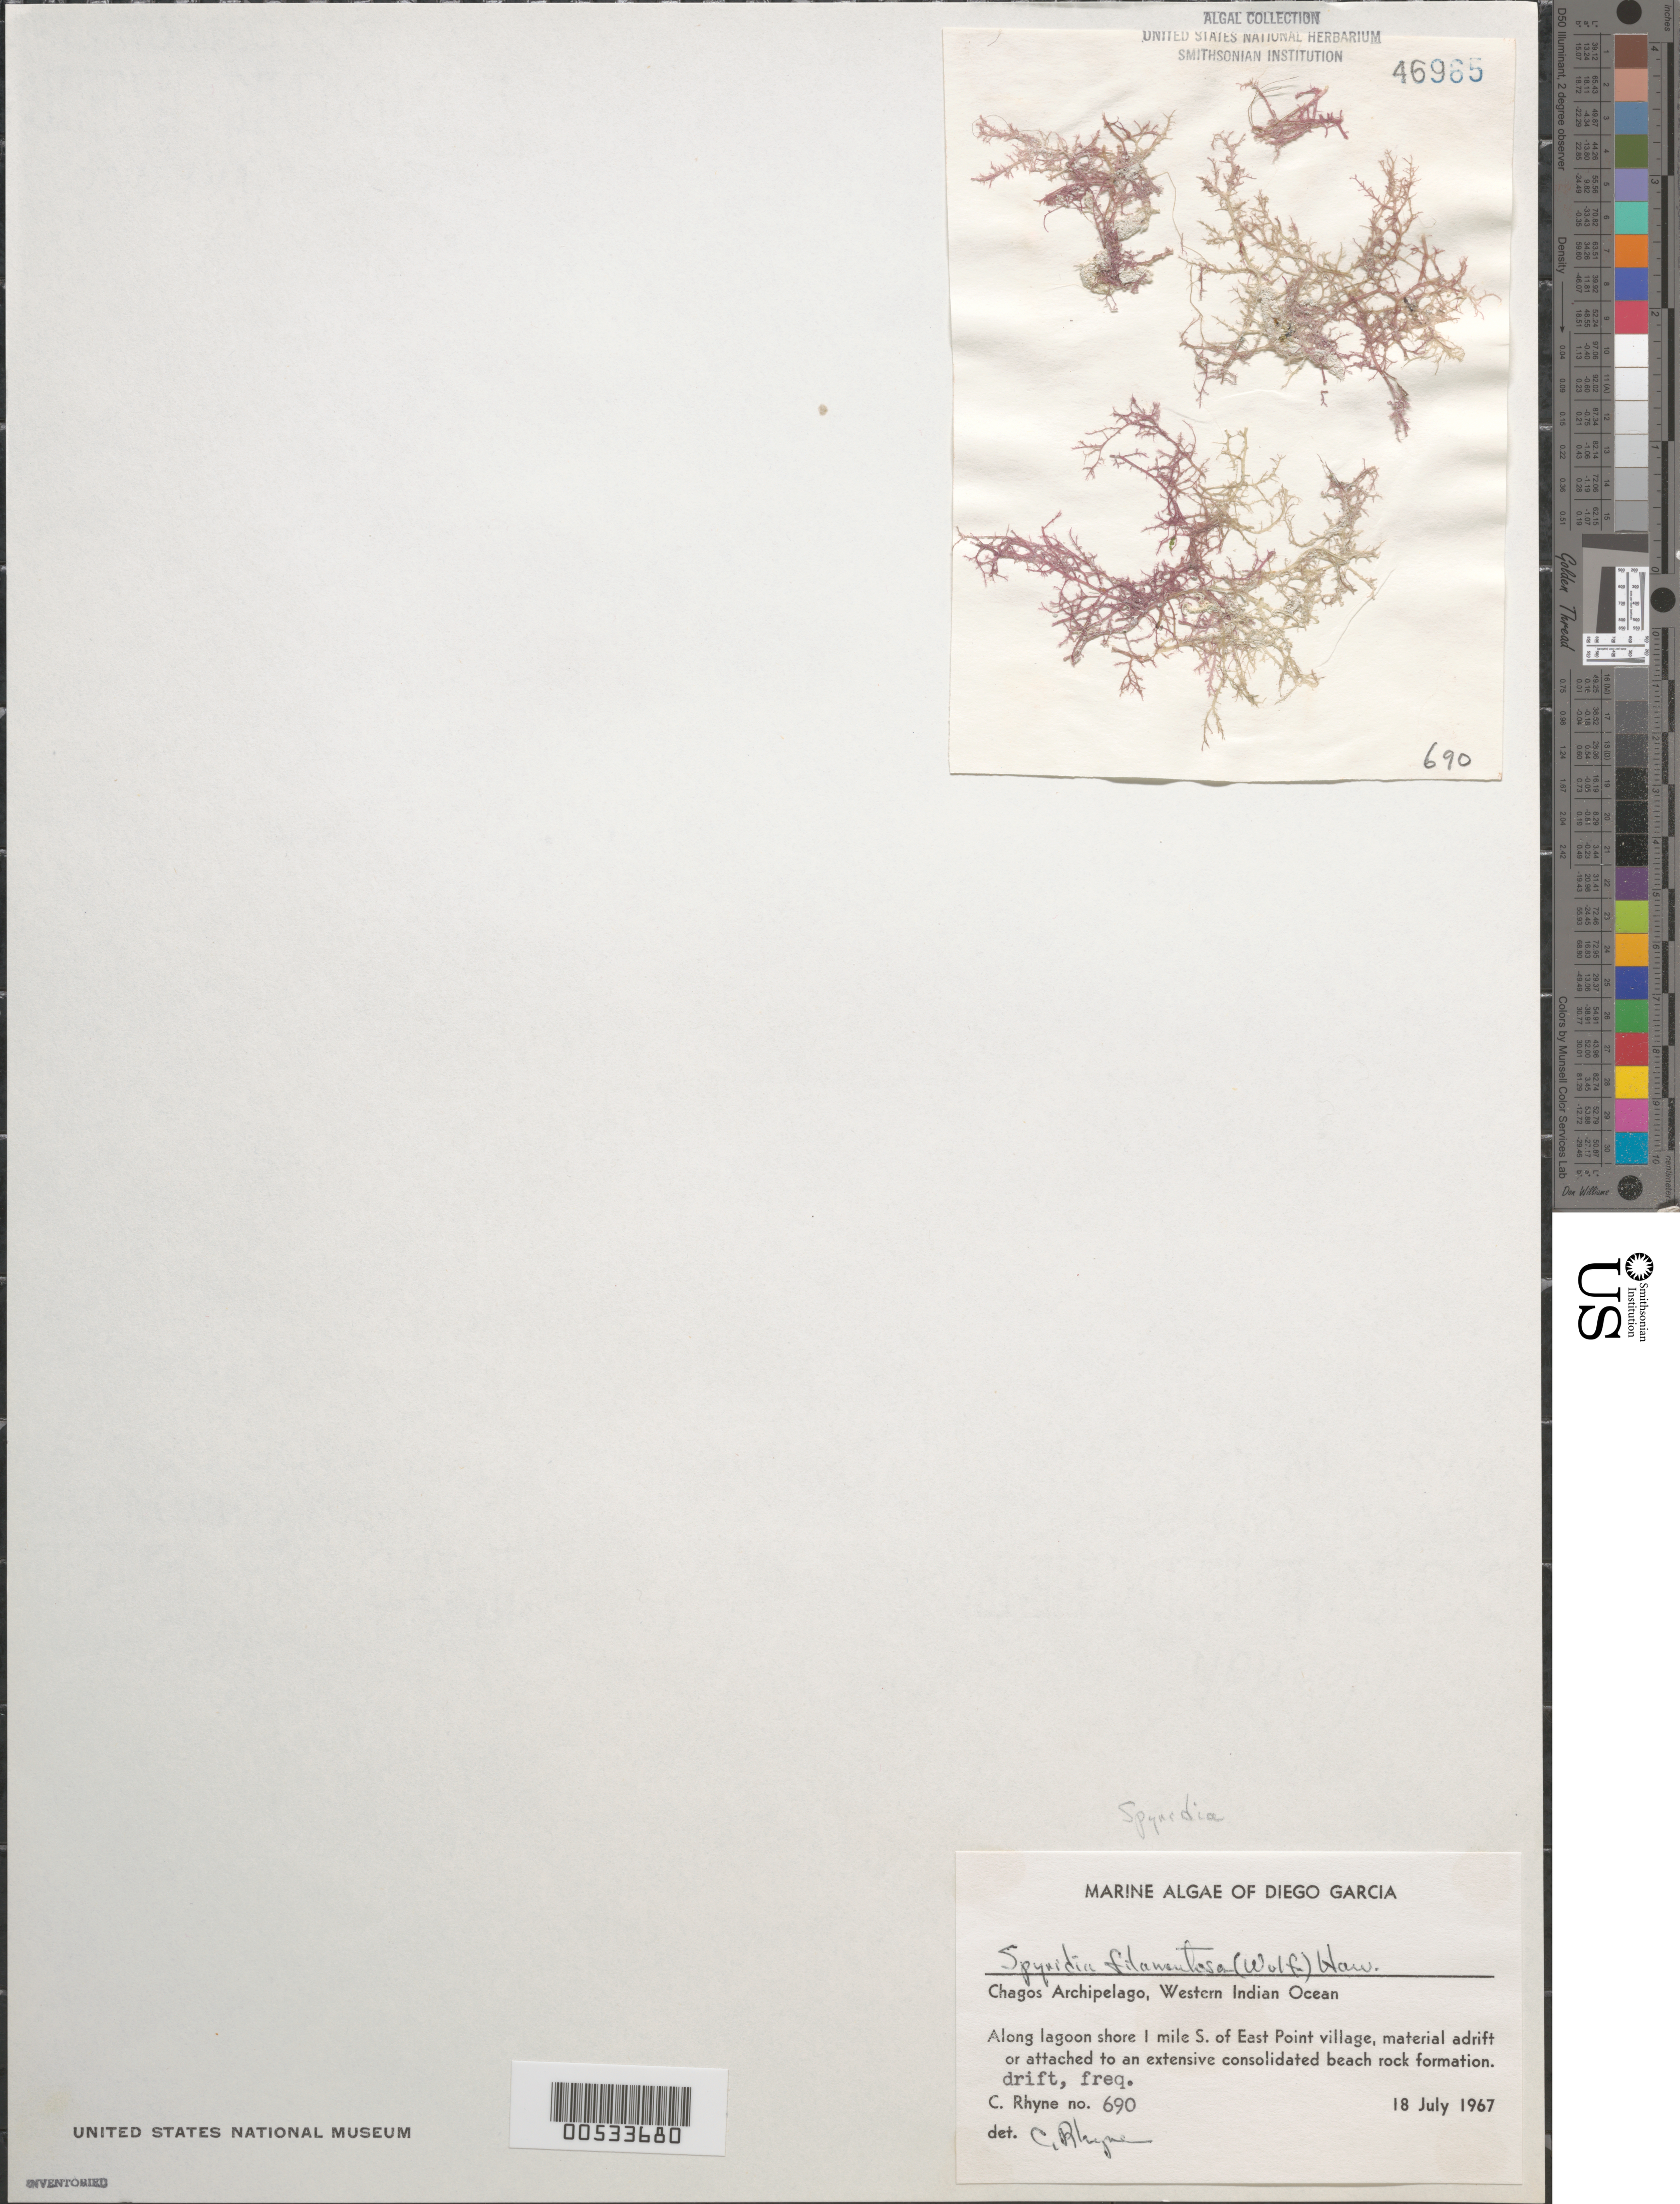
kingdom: Plantae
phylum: Rhodophyta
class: Florideophyceae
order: Ceramiales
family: Spyridiaceae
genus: Spyridia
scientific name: Spyridia filamentosa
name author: (Wulfen) Harv.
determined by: Rhyne, C. F.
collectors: C. Rhyne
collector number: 690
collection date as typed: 18 Jul 1967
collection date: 1967-07-18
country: British Indian Ocean Territory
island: Diego Garcia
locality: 1 mile south of East Point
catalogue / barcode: US 46965